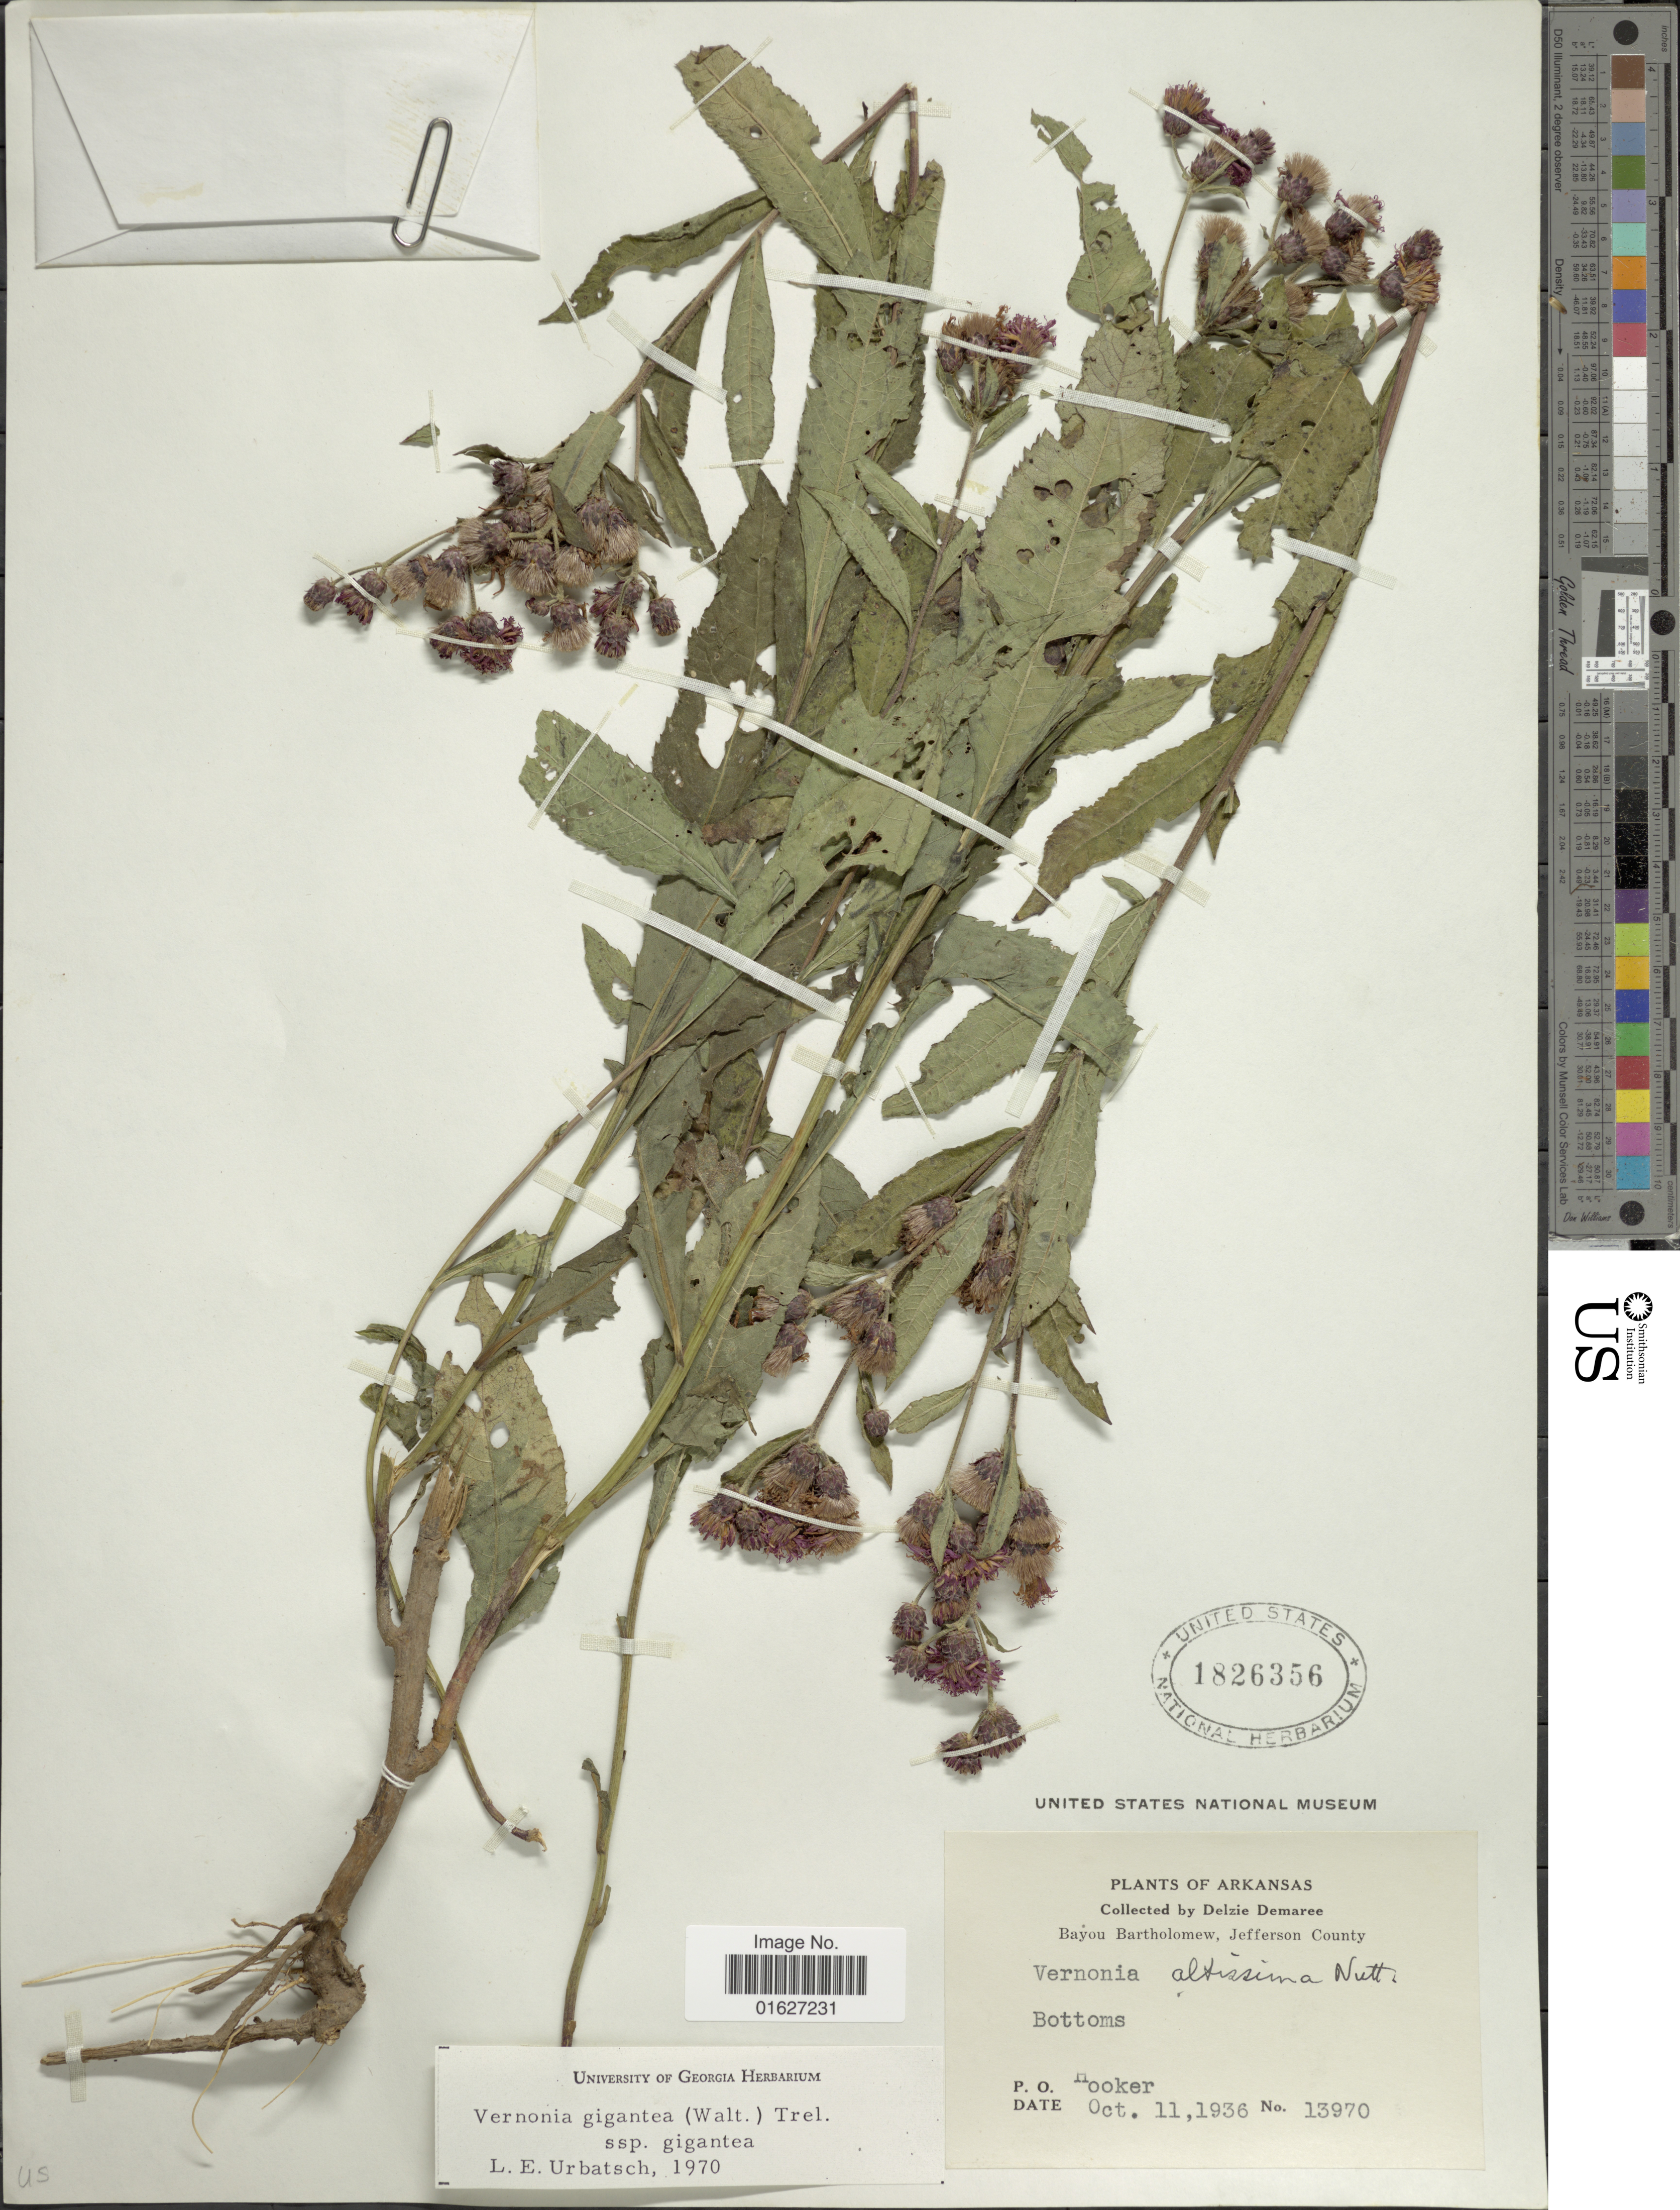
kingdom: Plantae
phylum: Tracheophyta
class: Magnoliopsida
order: Asterales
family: Asteraceae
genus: Vernonia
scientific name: Vernonia gigantea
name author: (Walter) Trel.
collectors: D. Demaree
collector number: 13970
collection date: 1936-10-11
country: United States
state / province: Arkansas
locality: Bayou Bartholomew, Jefferson County.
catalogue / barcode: US 1826356